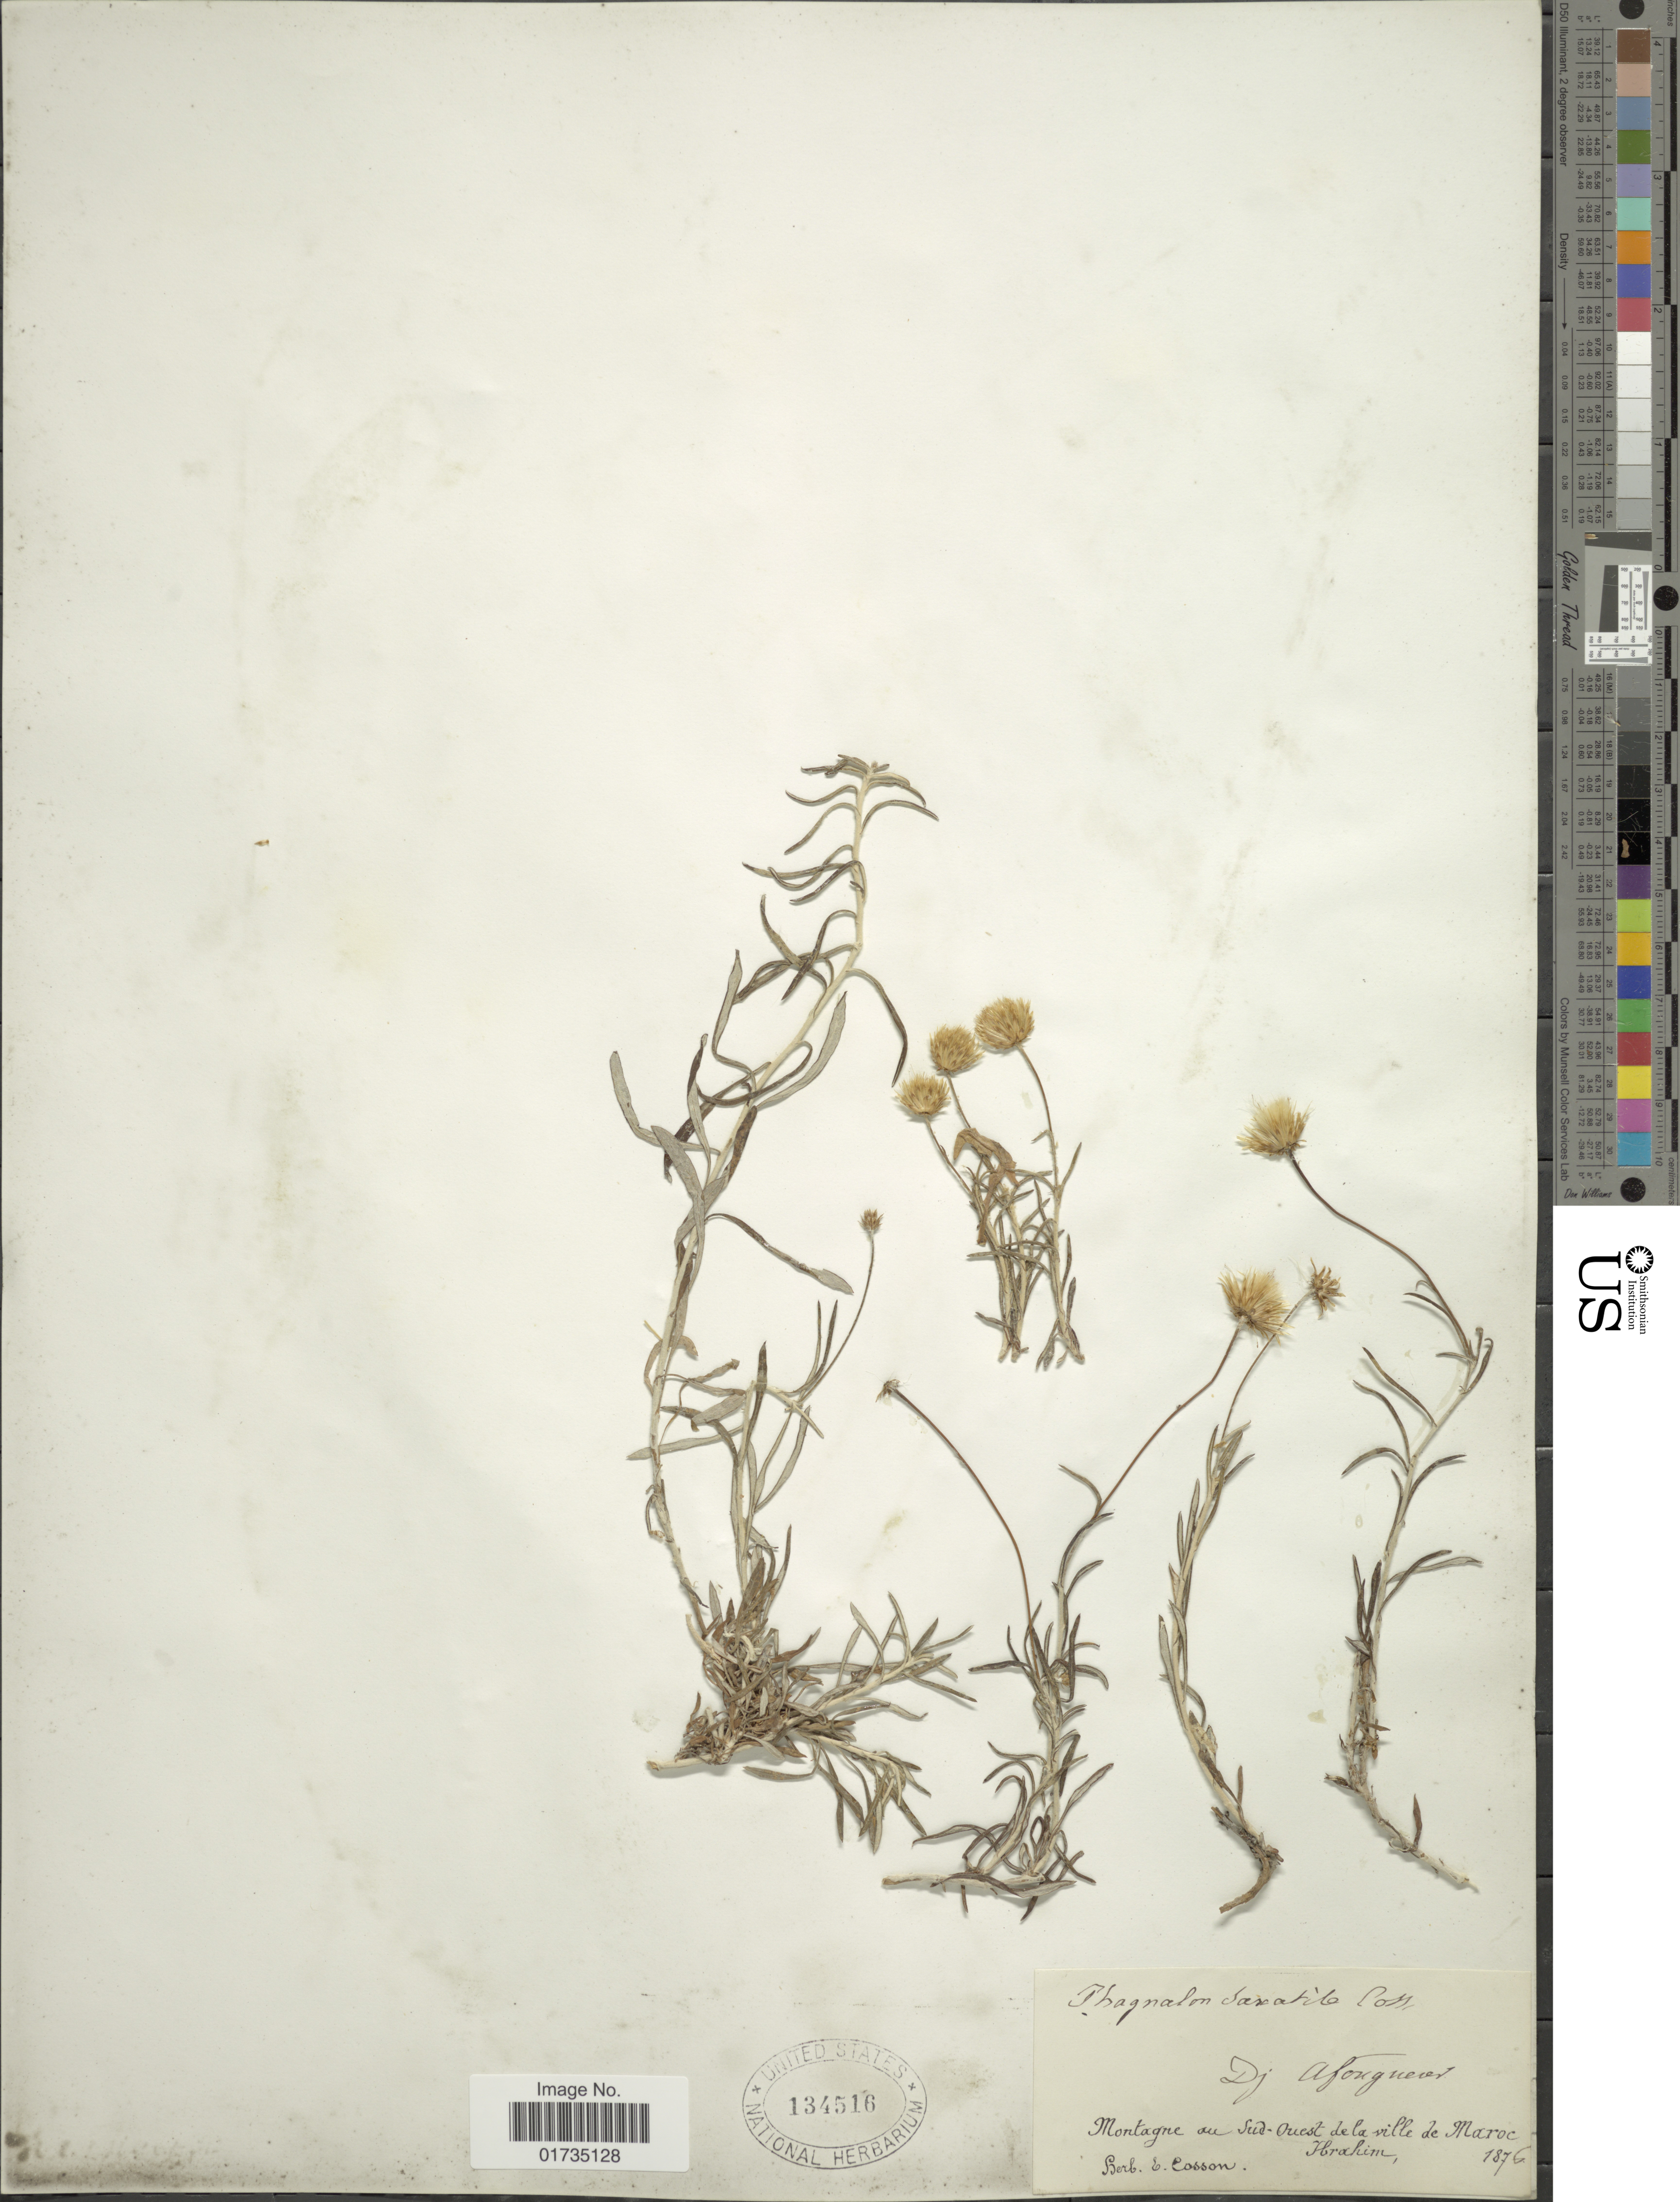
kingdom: Plantae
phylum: Tracheophyta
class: Magnoliopsida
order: Asterales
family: Asteraceae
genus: Phagnalon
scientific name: Phagnalon saxatile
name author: Cass.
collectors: E. Cosson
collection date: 1876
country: Morocco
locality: Montagen au Sud-Ouest de la ville de Maroc Ibrahim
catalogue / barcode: US 134516